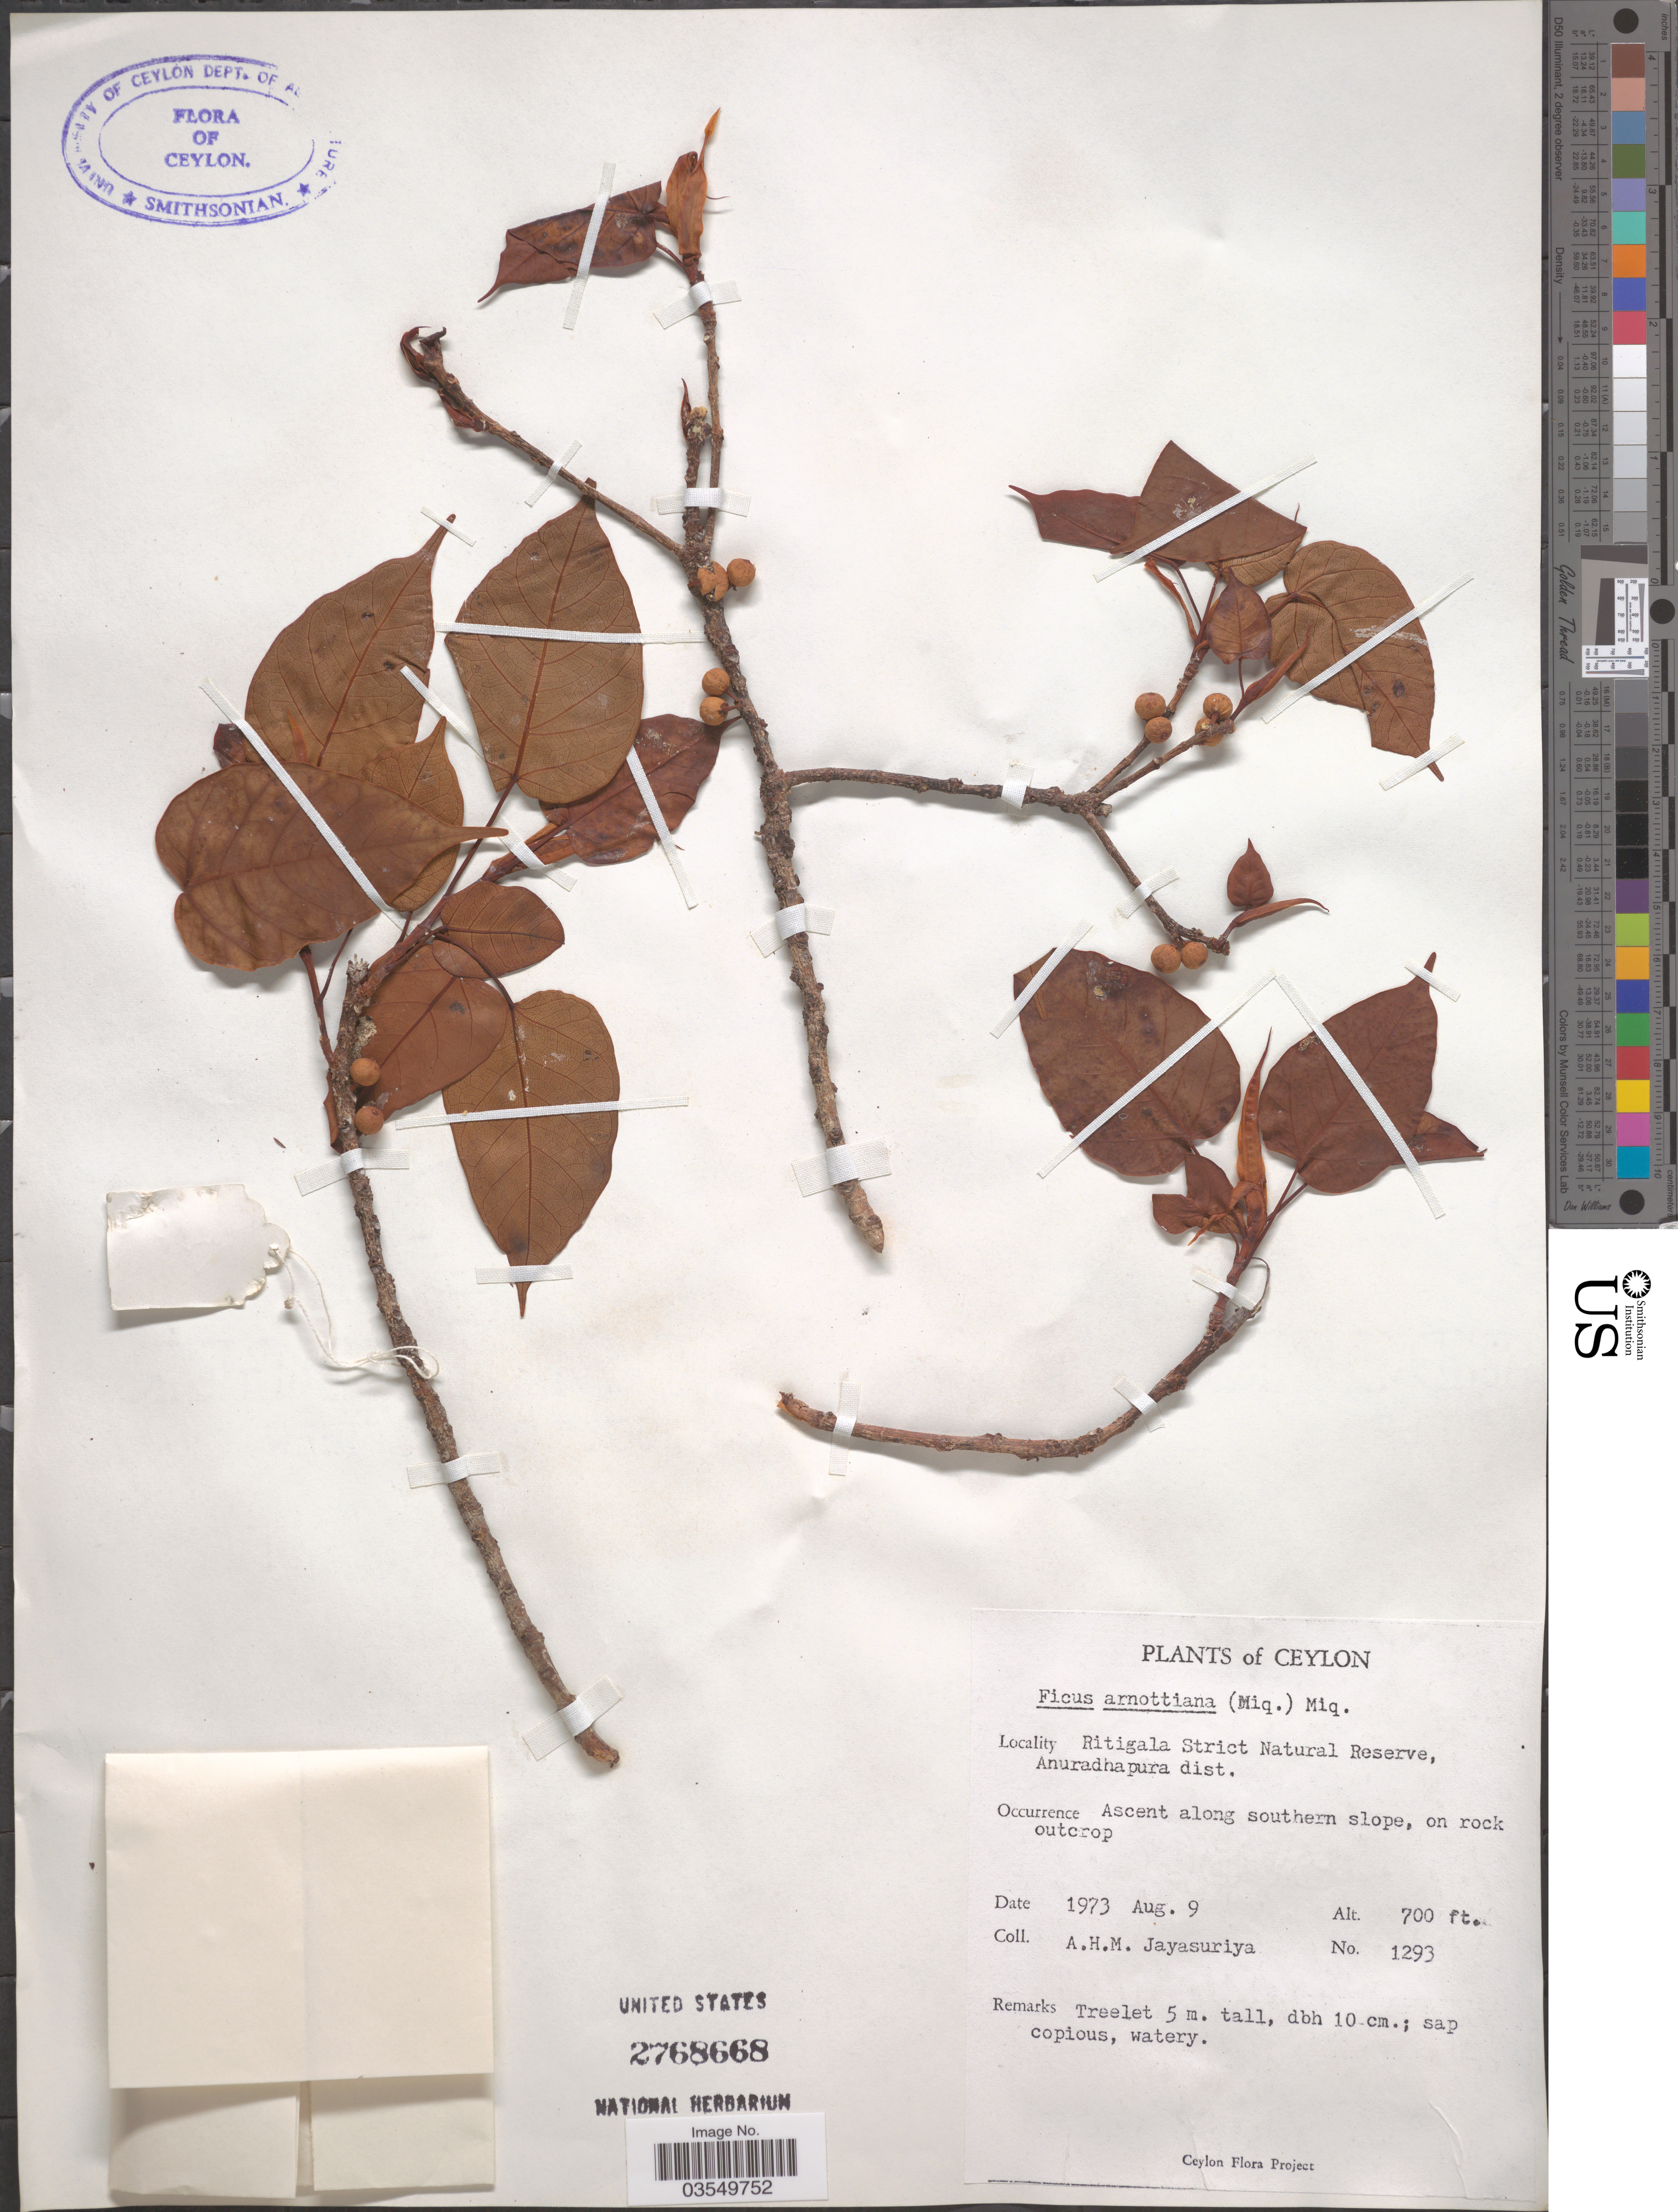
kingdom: Plantae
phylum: Tracheophyta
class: Magnoliopsida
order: Rosales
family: Moraceae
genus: Ficus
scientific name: Ficus arnottiana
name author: (Miq.) Miq.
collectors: A. H. Jayasuriya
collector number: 1293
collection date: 1973-08-09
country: Sri Lanka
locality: Ceylon. Ritigala Strict Natural Reserve, Anuradhapura dist.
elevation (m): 213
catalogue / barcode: US 2768668